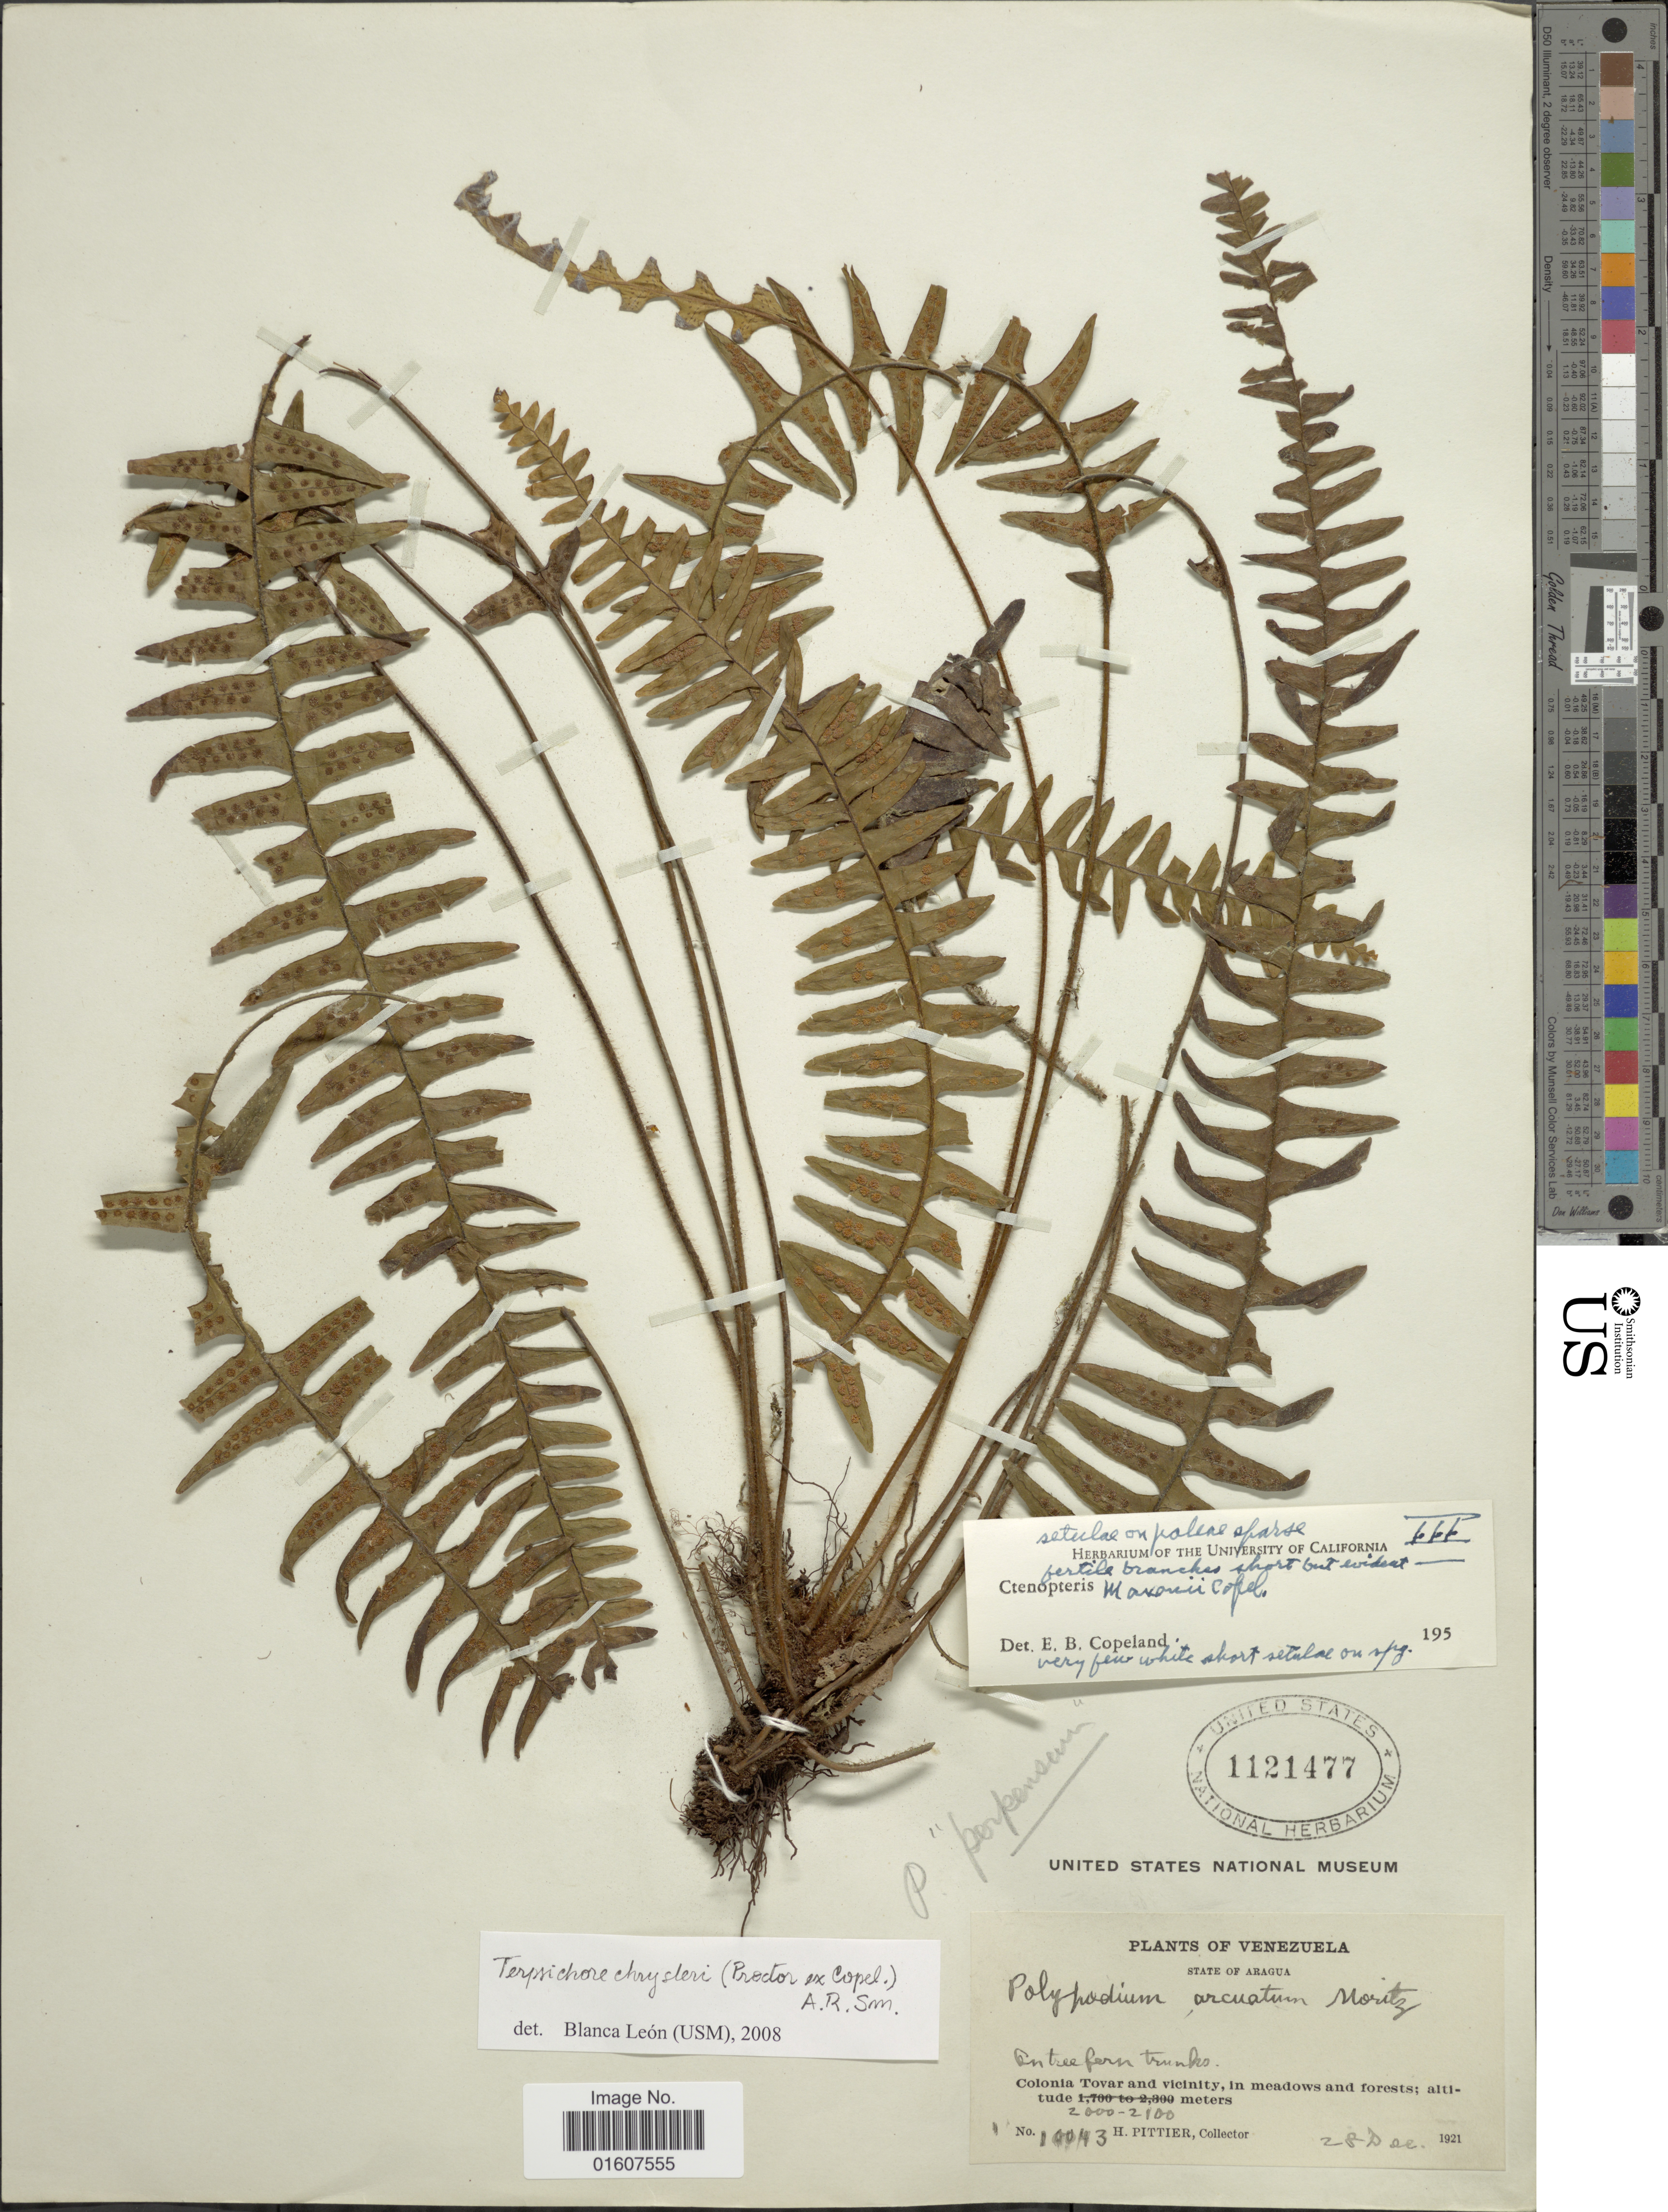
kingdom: Plantae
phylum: Tracheophyta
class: Polypodiopsida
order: Polypodiales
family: Polypodiaceae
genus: Terpsichore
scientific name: Terpsichore chrysleri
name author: (Copel.) A.R. Sm.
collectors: H. F. Pittier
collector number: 10043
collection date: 1921-12-28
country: Venezuela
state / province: Aragua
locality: Colonia Tovar and vicinity, in meadows and forest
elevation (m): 2000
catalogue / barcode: US 1121477